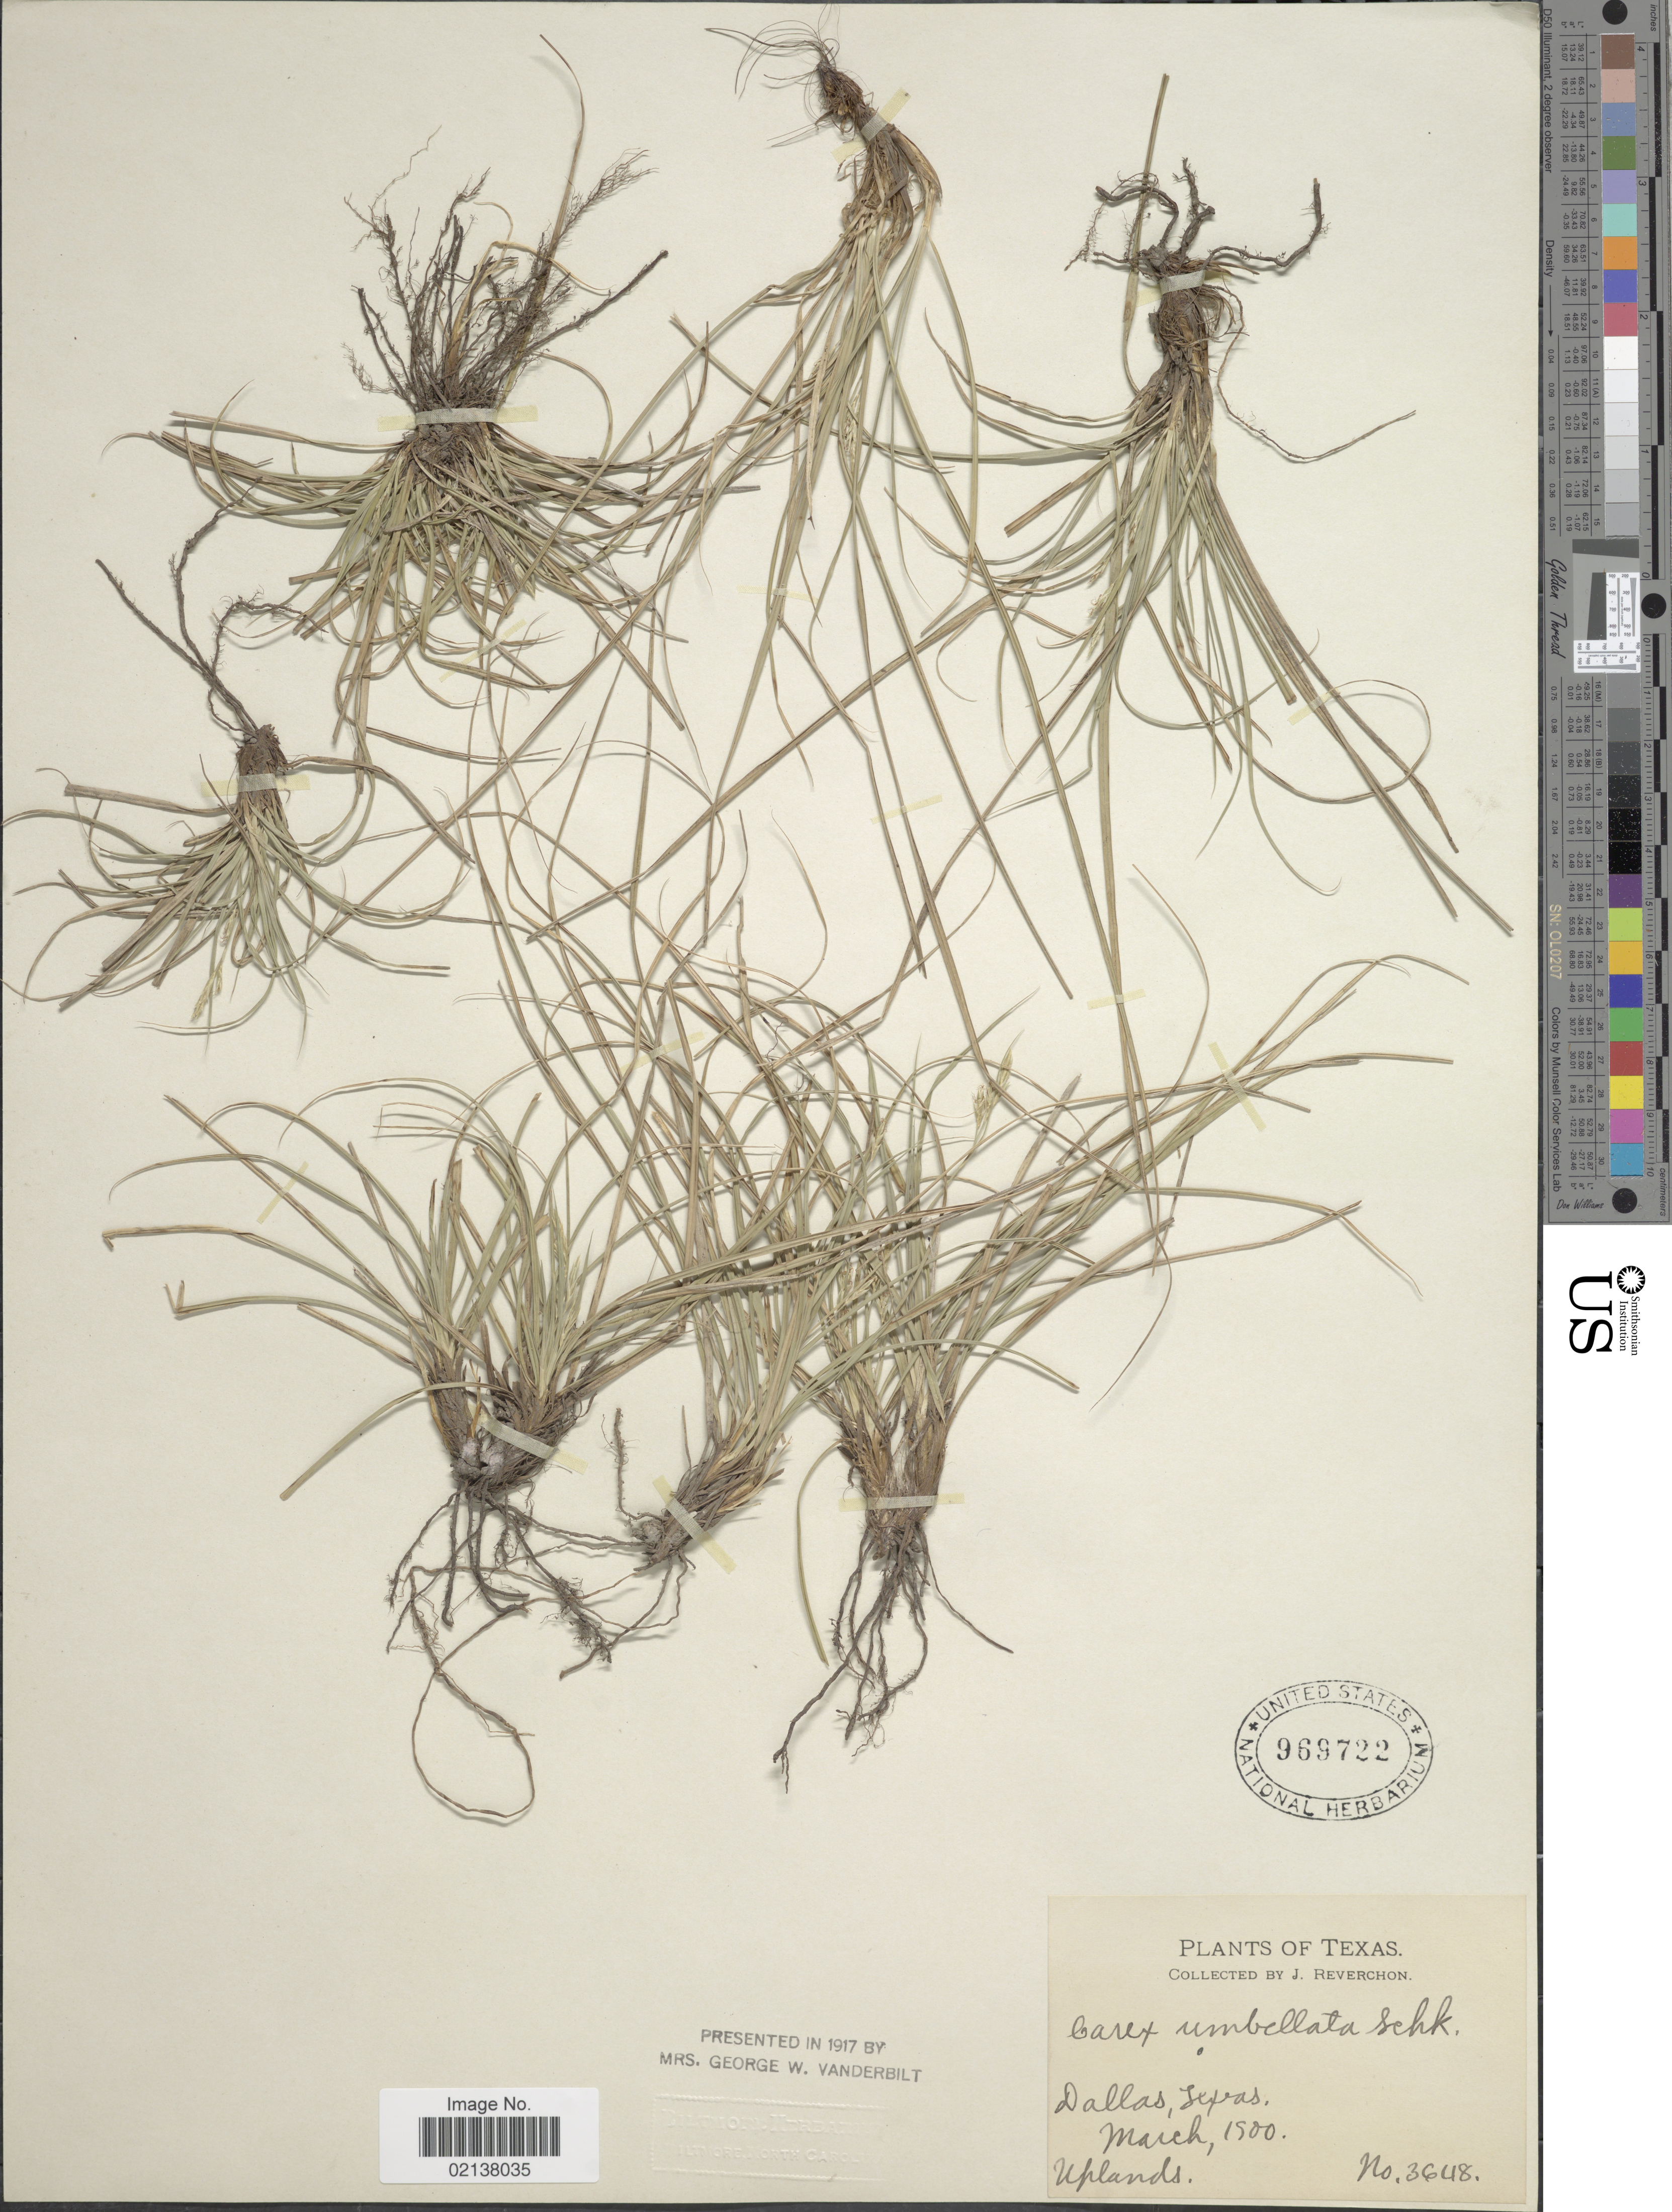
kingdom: Plantae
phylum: Tracheophyta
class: Liliopsida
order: Poales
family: Cyperaceae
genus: Carex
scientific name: Carex umbellata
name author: Schkuhr ex Willd.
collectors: J. Reverchon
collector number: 3648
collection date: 1900-03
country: United States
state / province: Texas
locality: Texas, Dallas, Texas. Uplands.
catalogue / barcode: US 969722